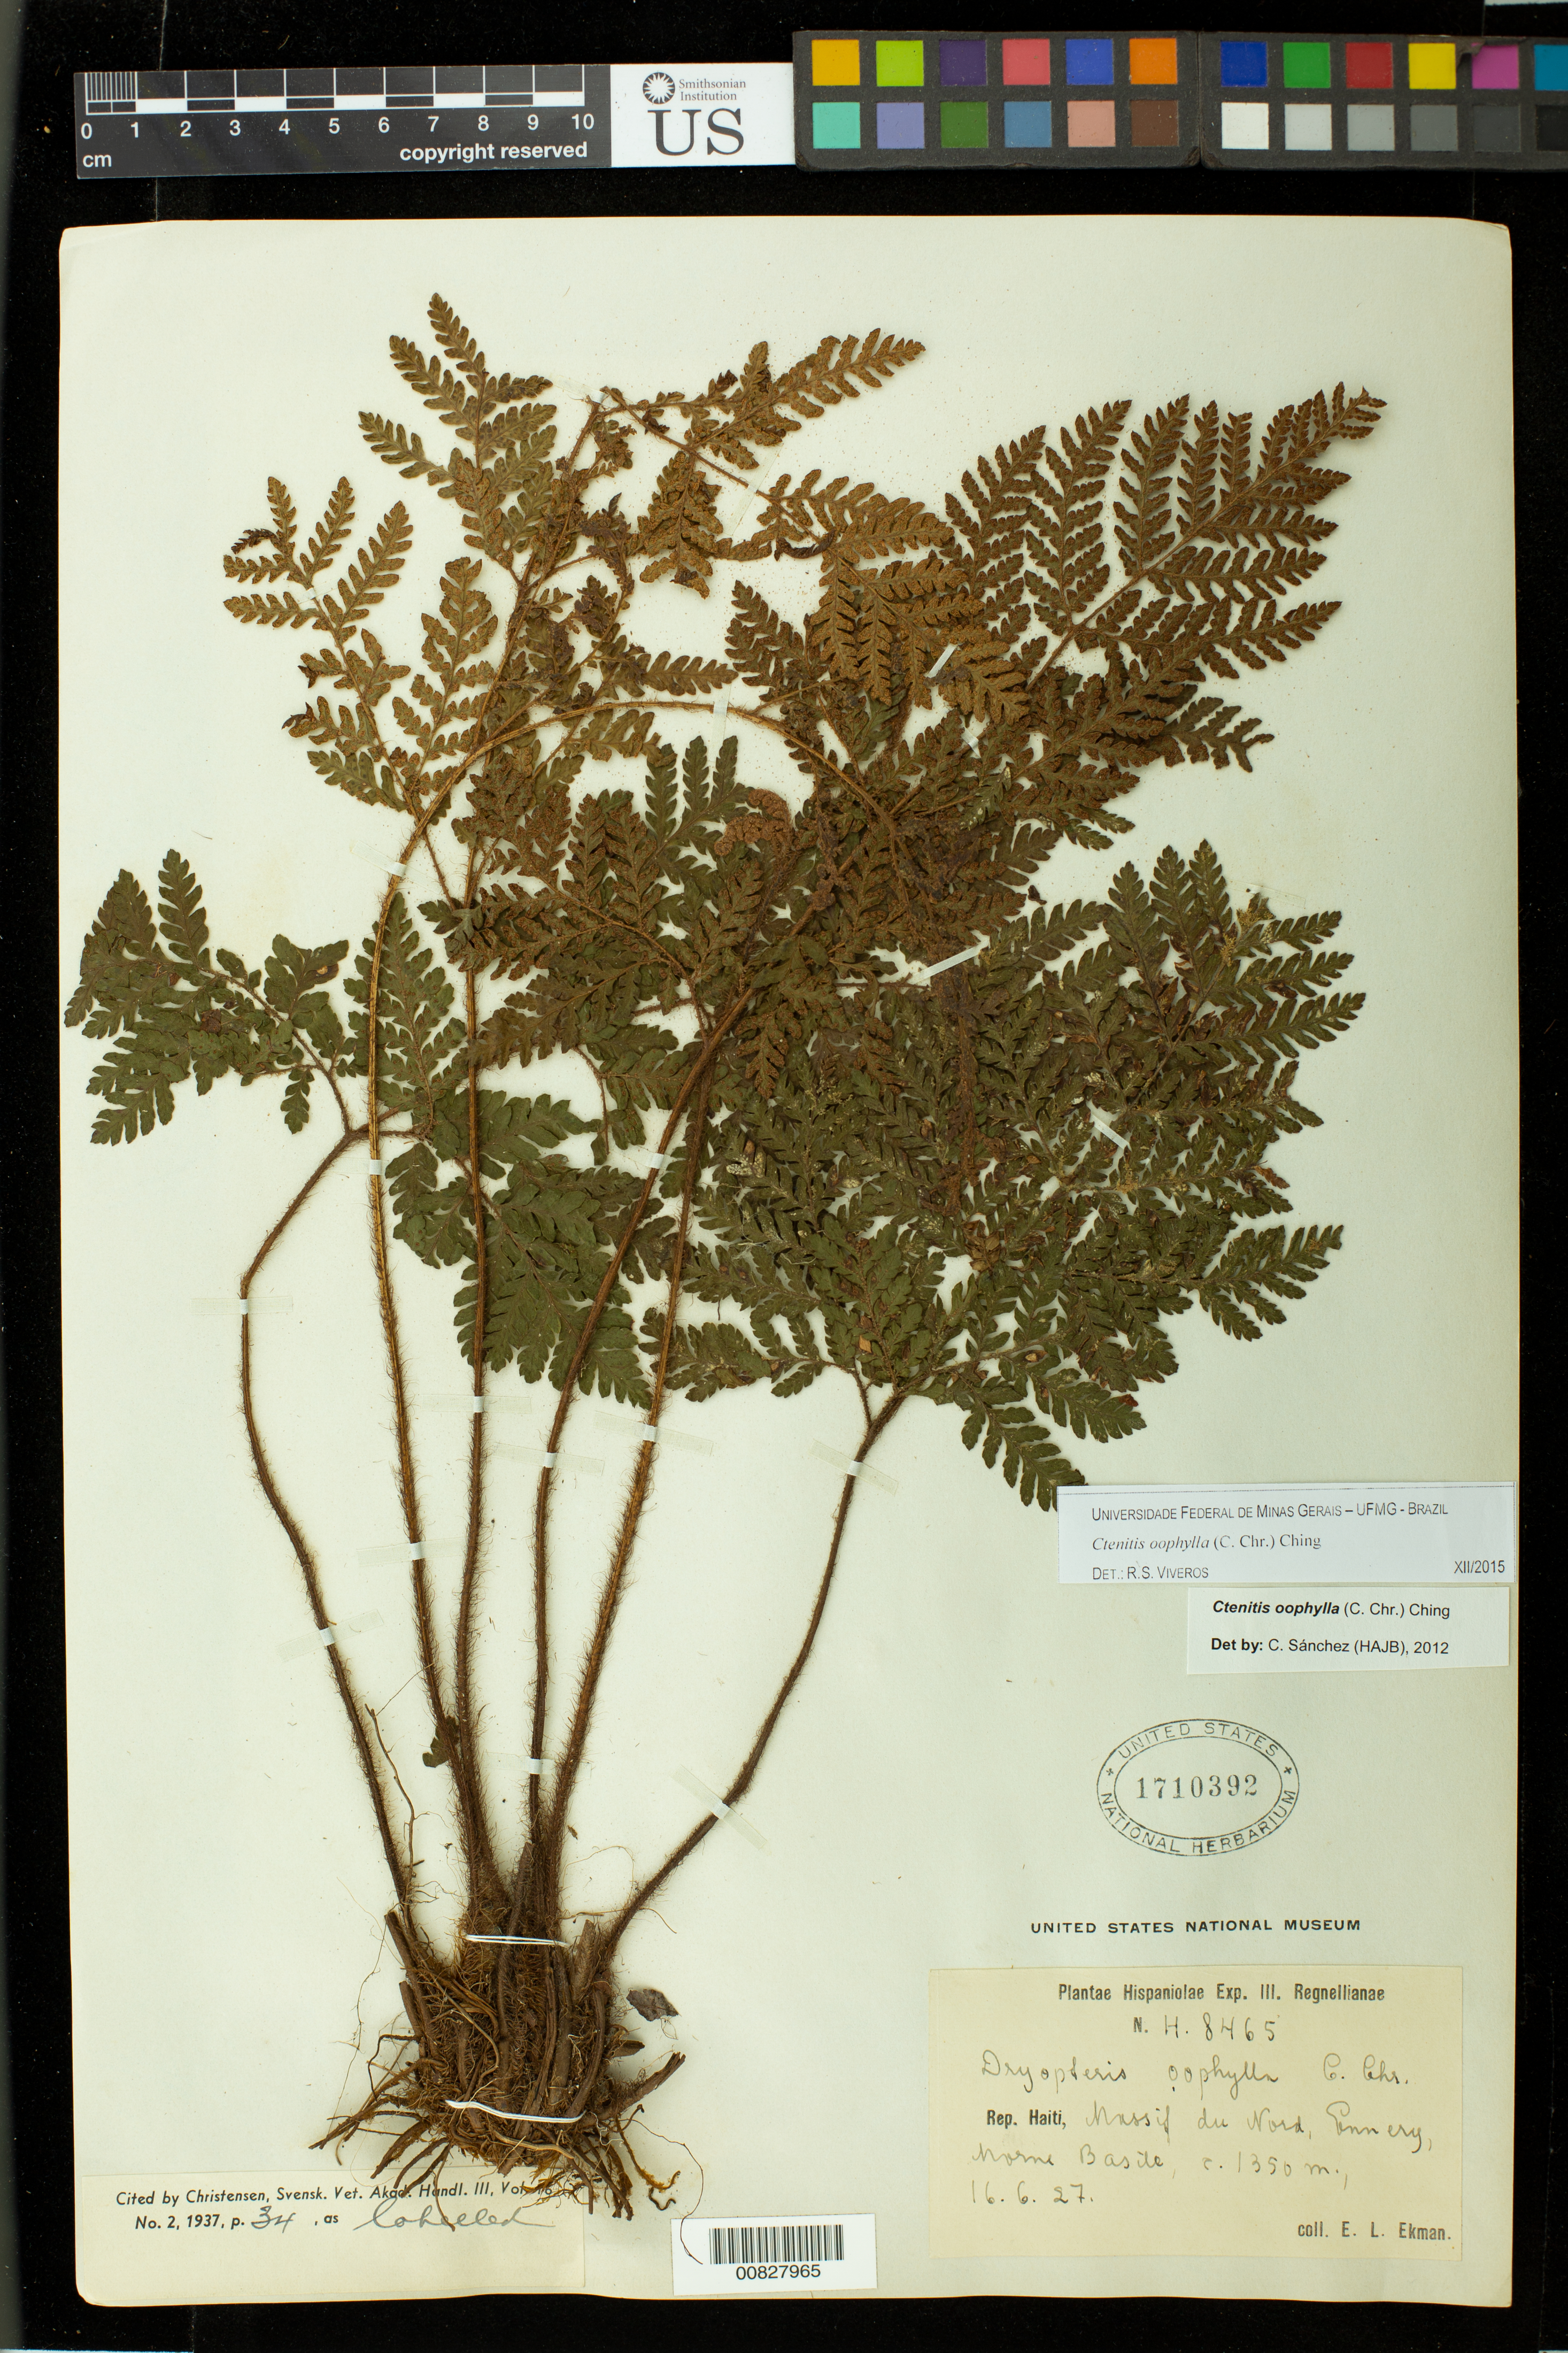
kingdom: Plantae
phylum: Tracheophyta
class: Polypodiopsida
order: Polypodiales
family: Dryopteridaceae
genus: Ctenitis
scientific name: Ctenitis oophylla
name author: (C. Chr.) Proctor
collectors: E. L. Ekman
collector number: H 8465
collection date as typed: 16 Jun 1927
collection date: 1927-06-16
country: Haiti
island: Hispaniola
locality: Massif du Nord, Ennery, Morne Basite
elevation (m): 1350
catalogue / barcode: US 1710392